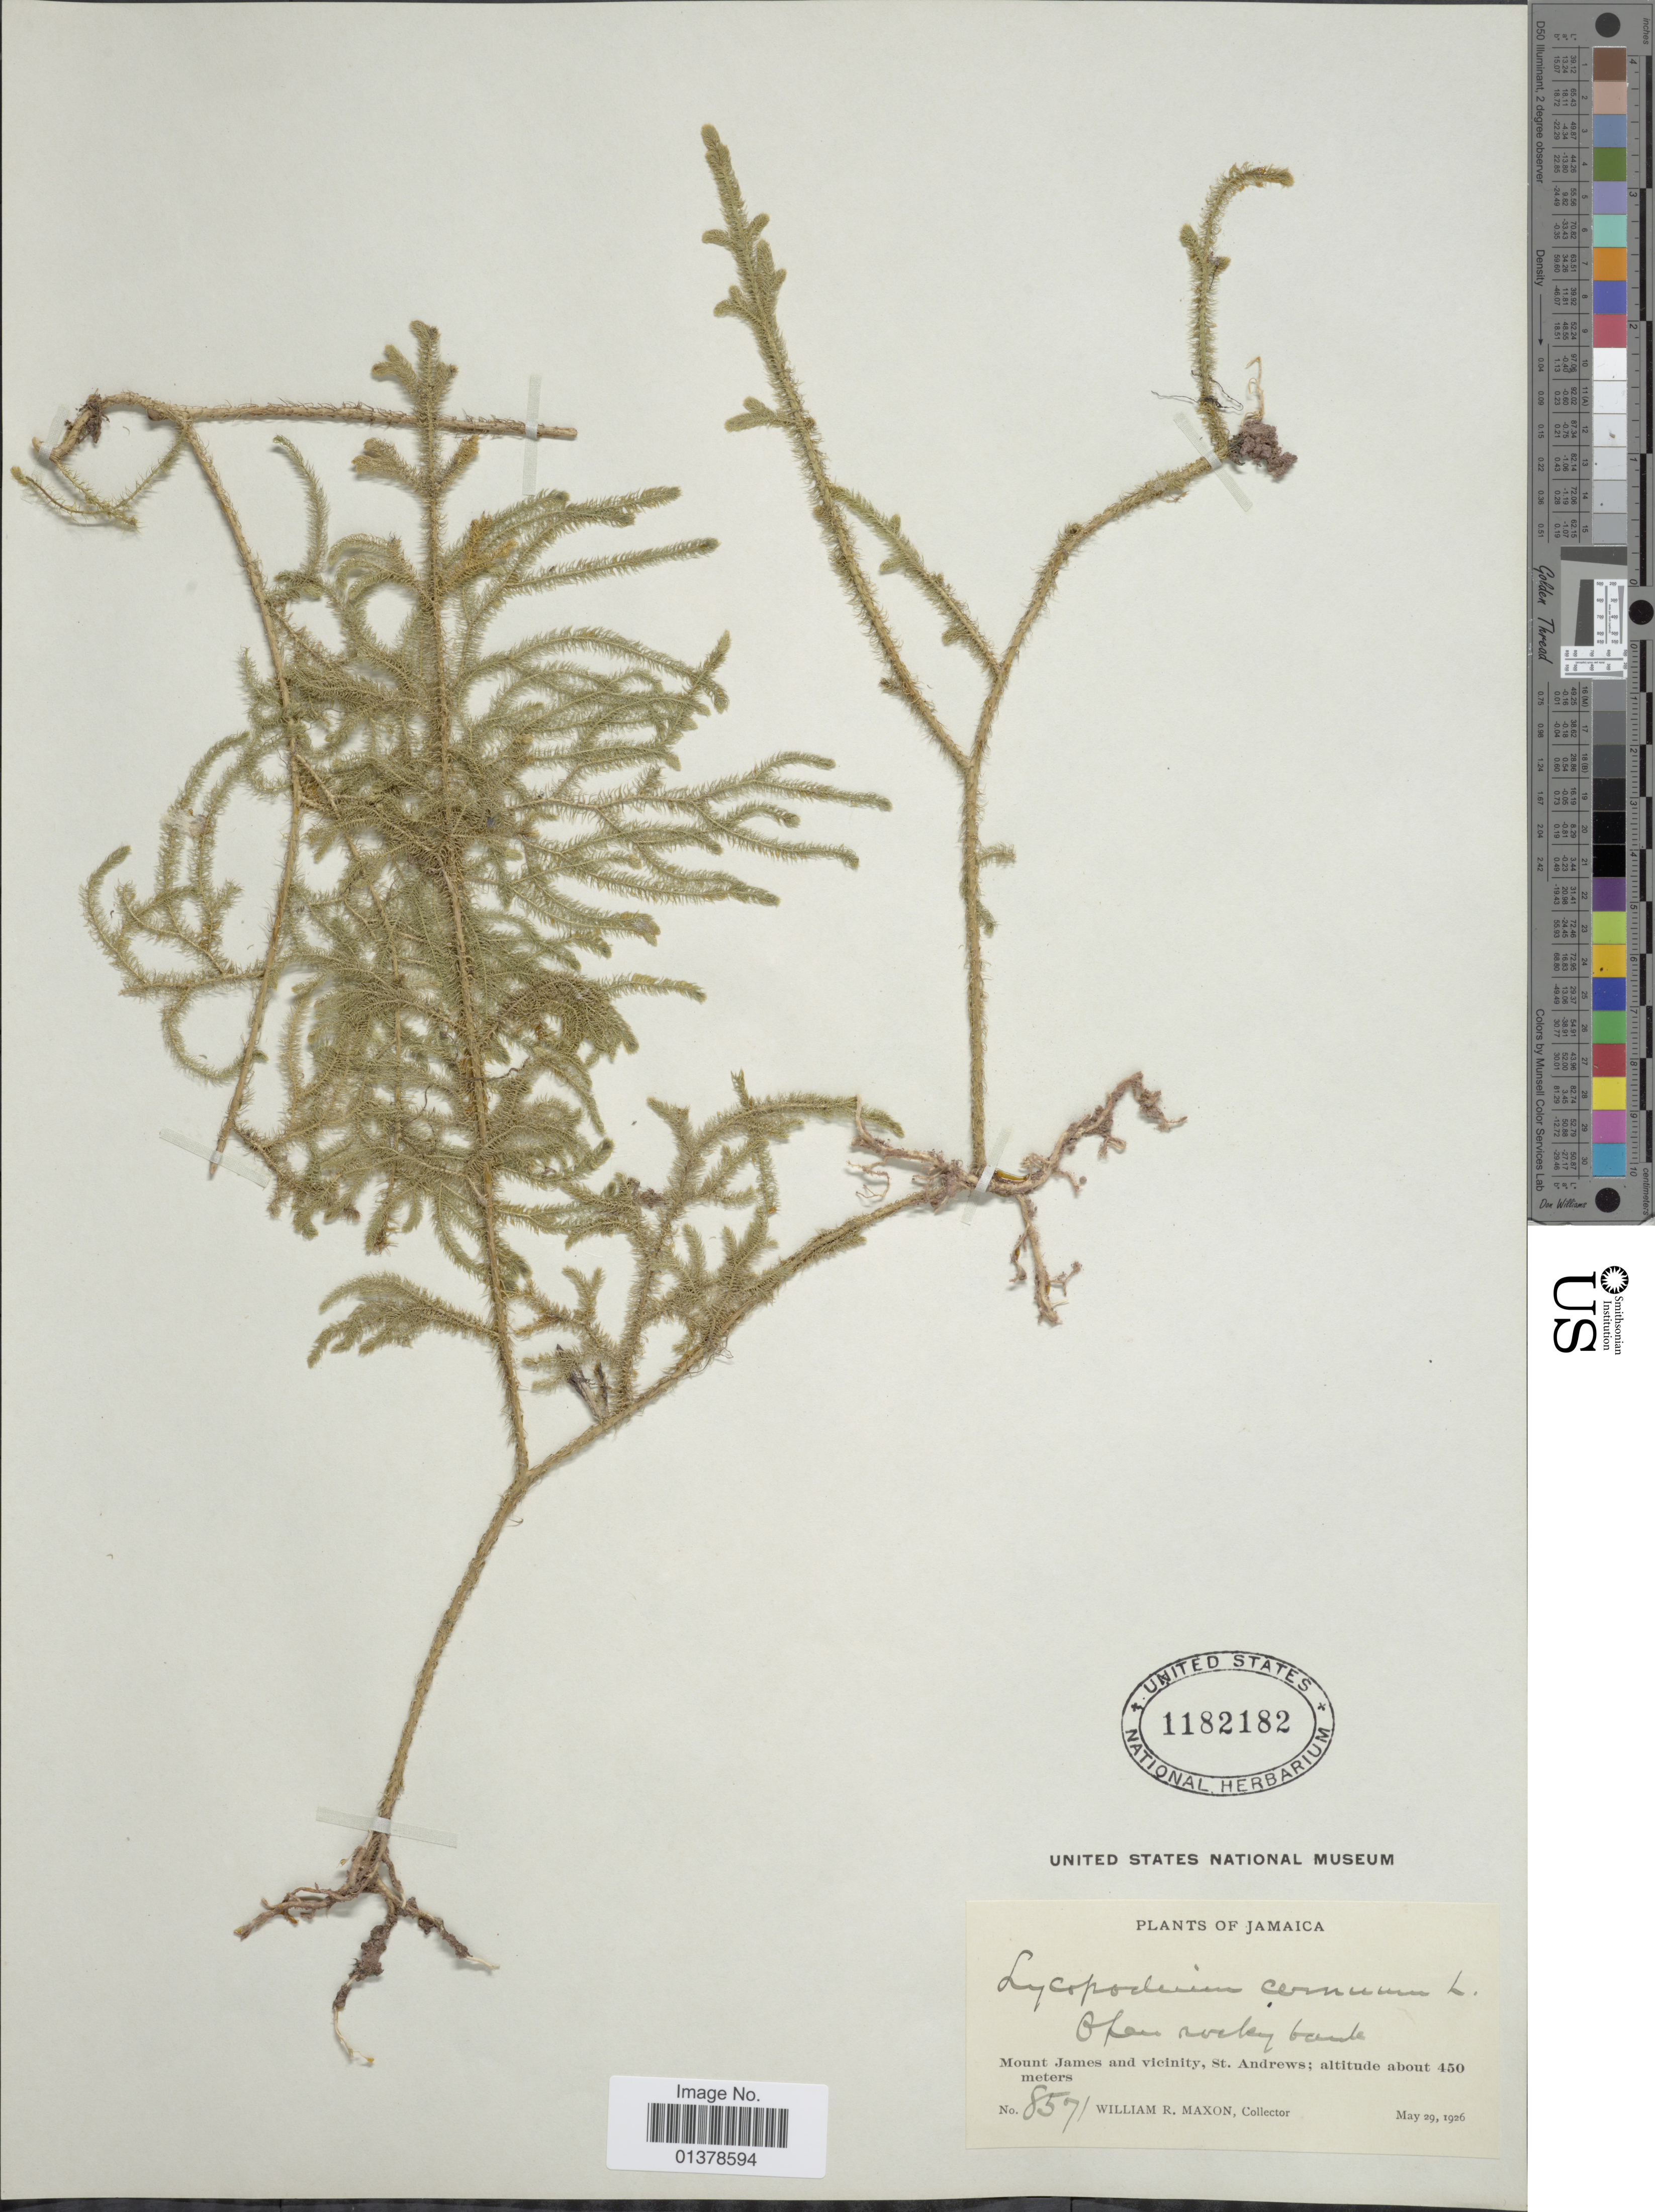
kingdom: Plantae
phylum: Tracheophyta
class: Lycopodiopsida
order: Lycopodiales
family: Lycopodiaceae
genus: Palhinhaea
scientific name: Palhinhaea cernua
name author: (L.) Vasc. & Franco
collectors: W. R. Maxon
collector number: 8571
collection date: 1926-05-29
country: Jamaica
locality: Mount James and vicinity, St. Andrews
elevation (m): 450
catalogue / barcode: US 1182182